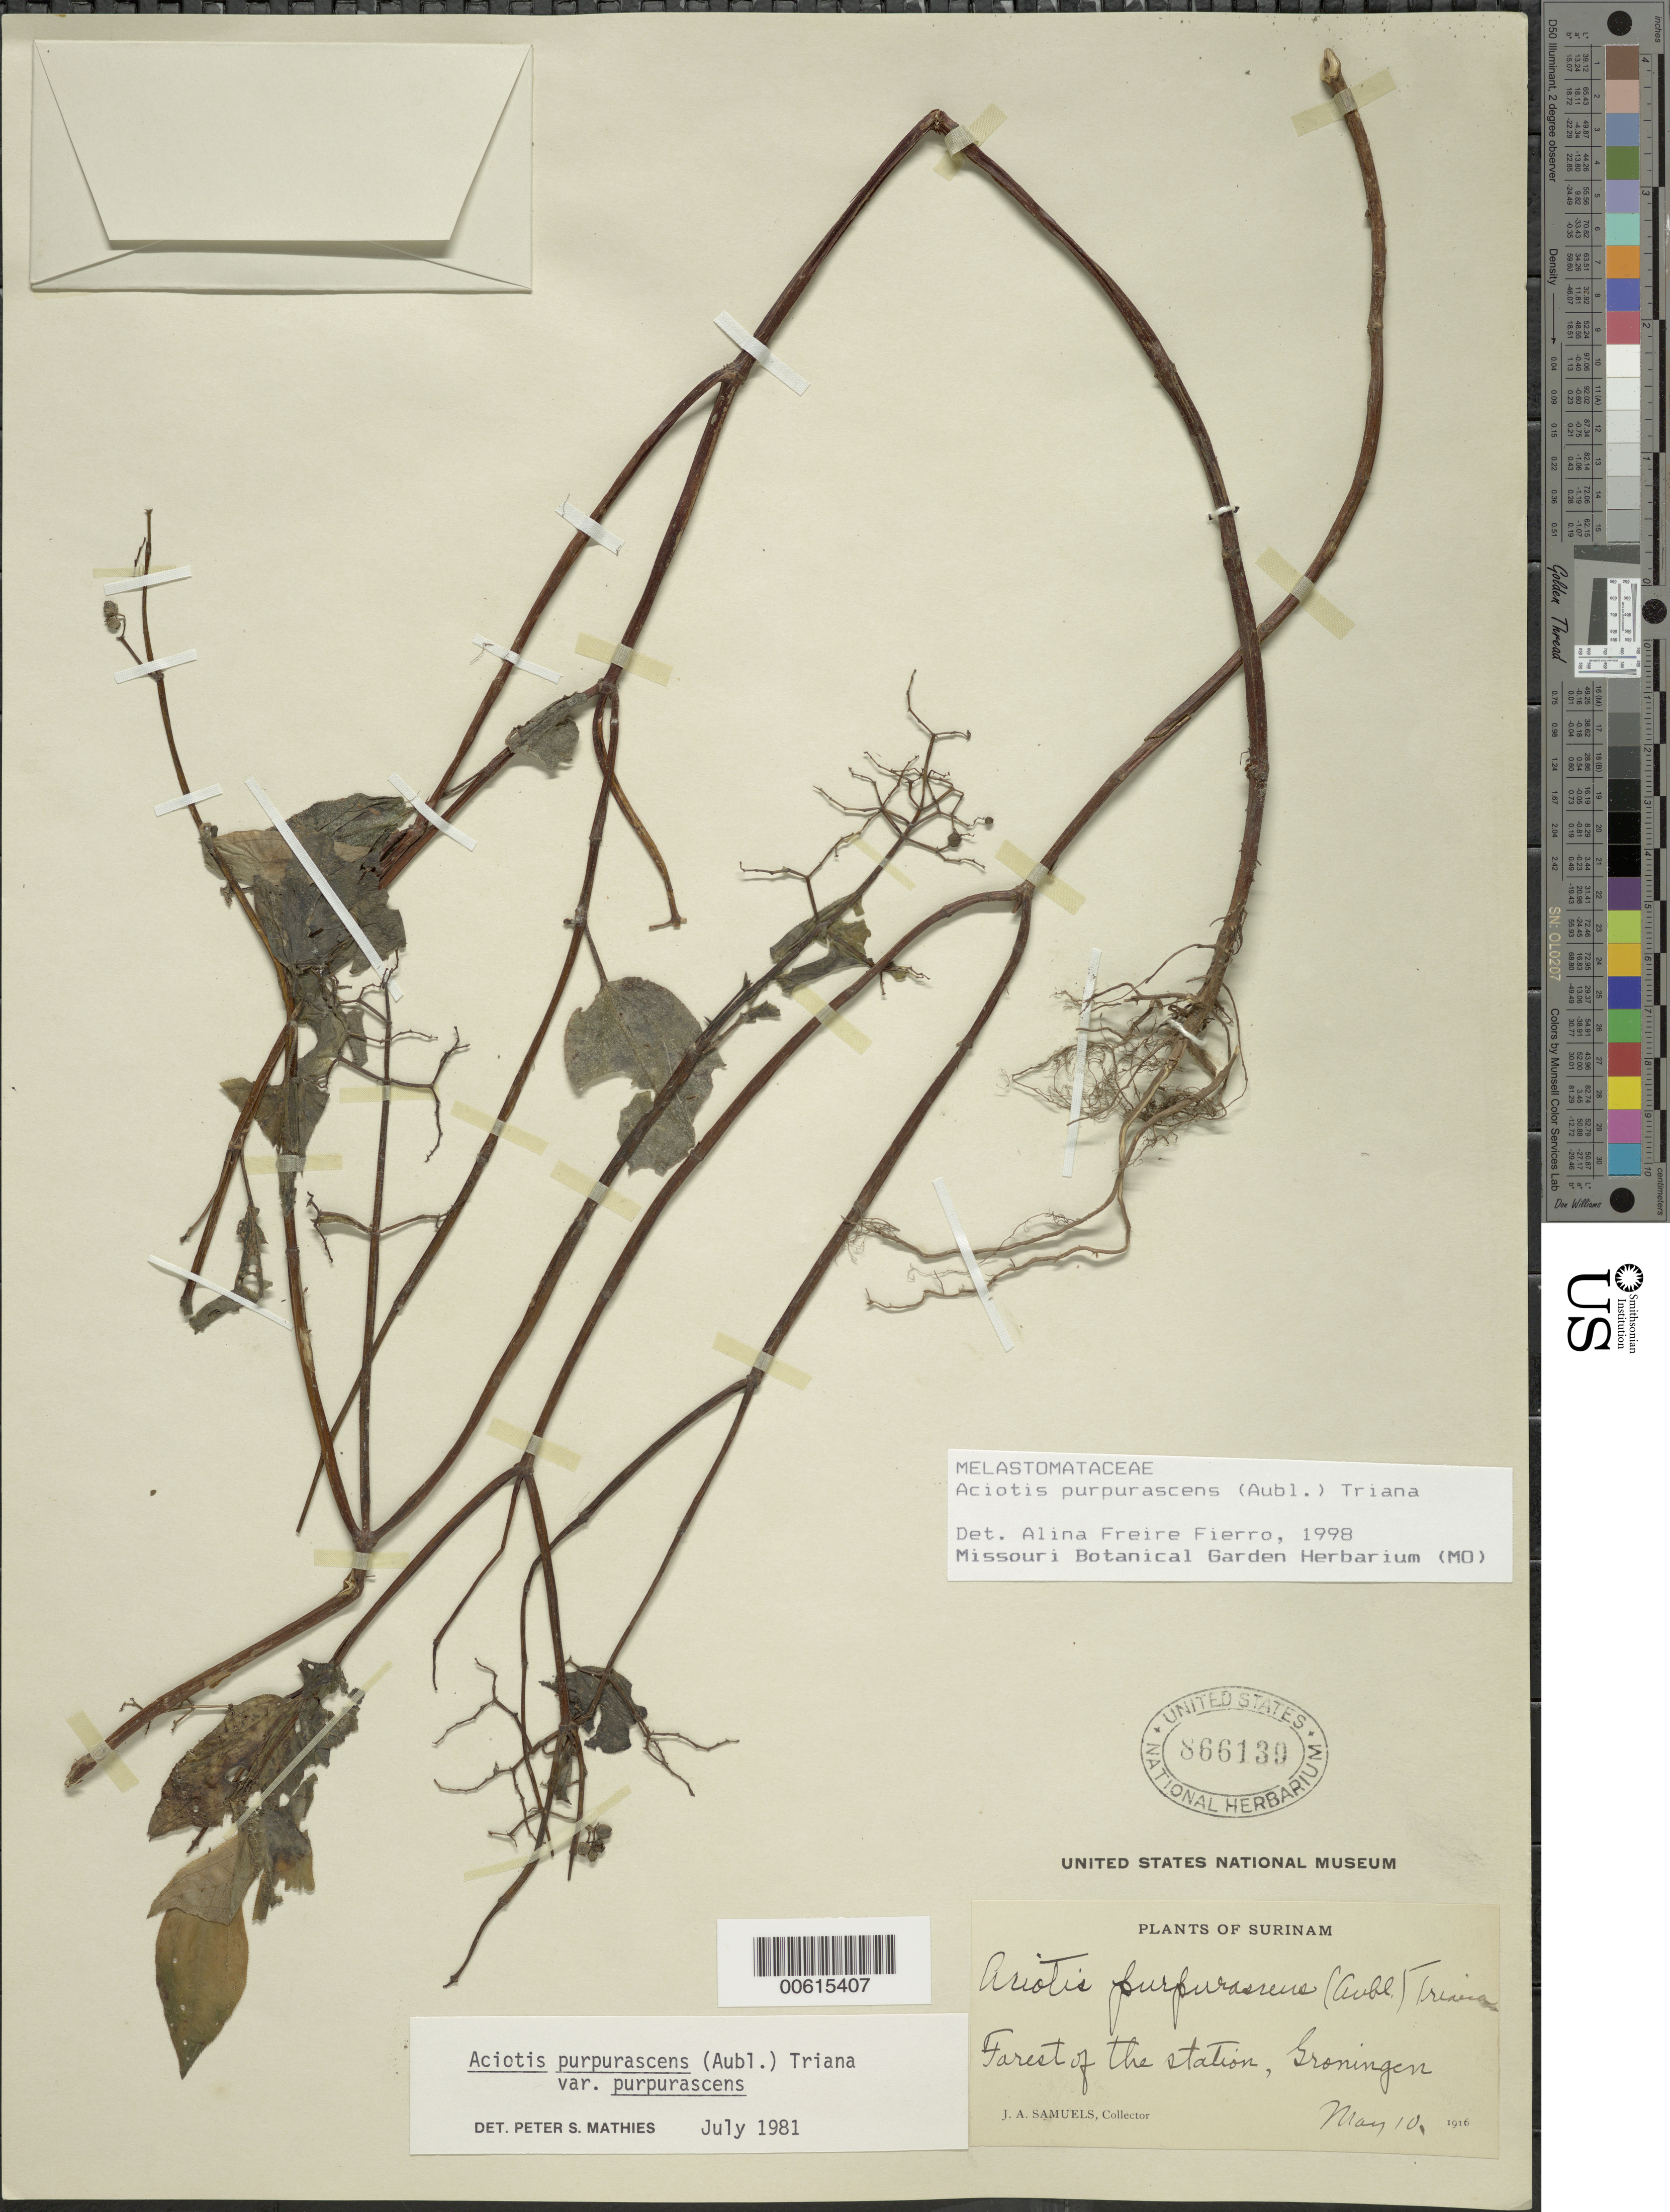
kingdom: Plantae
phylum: Tracheophyta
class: Magnoliopsida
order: Myrtales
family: Melastomataceae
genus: Aciotis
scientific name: Aciotis purpurascens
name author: (Aubl.) Triana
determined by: Freire-Fierro, A.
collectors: J. A. Samuels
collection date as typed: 10-May-16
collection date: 1916-05-10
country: Suriname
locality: Groningen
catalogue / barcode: US 866139